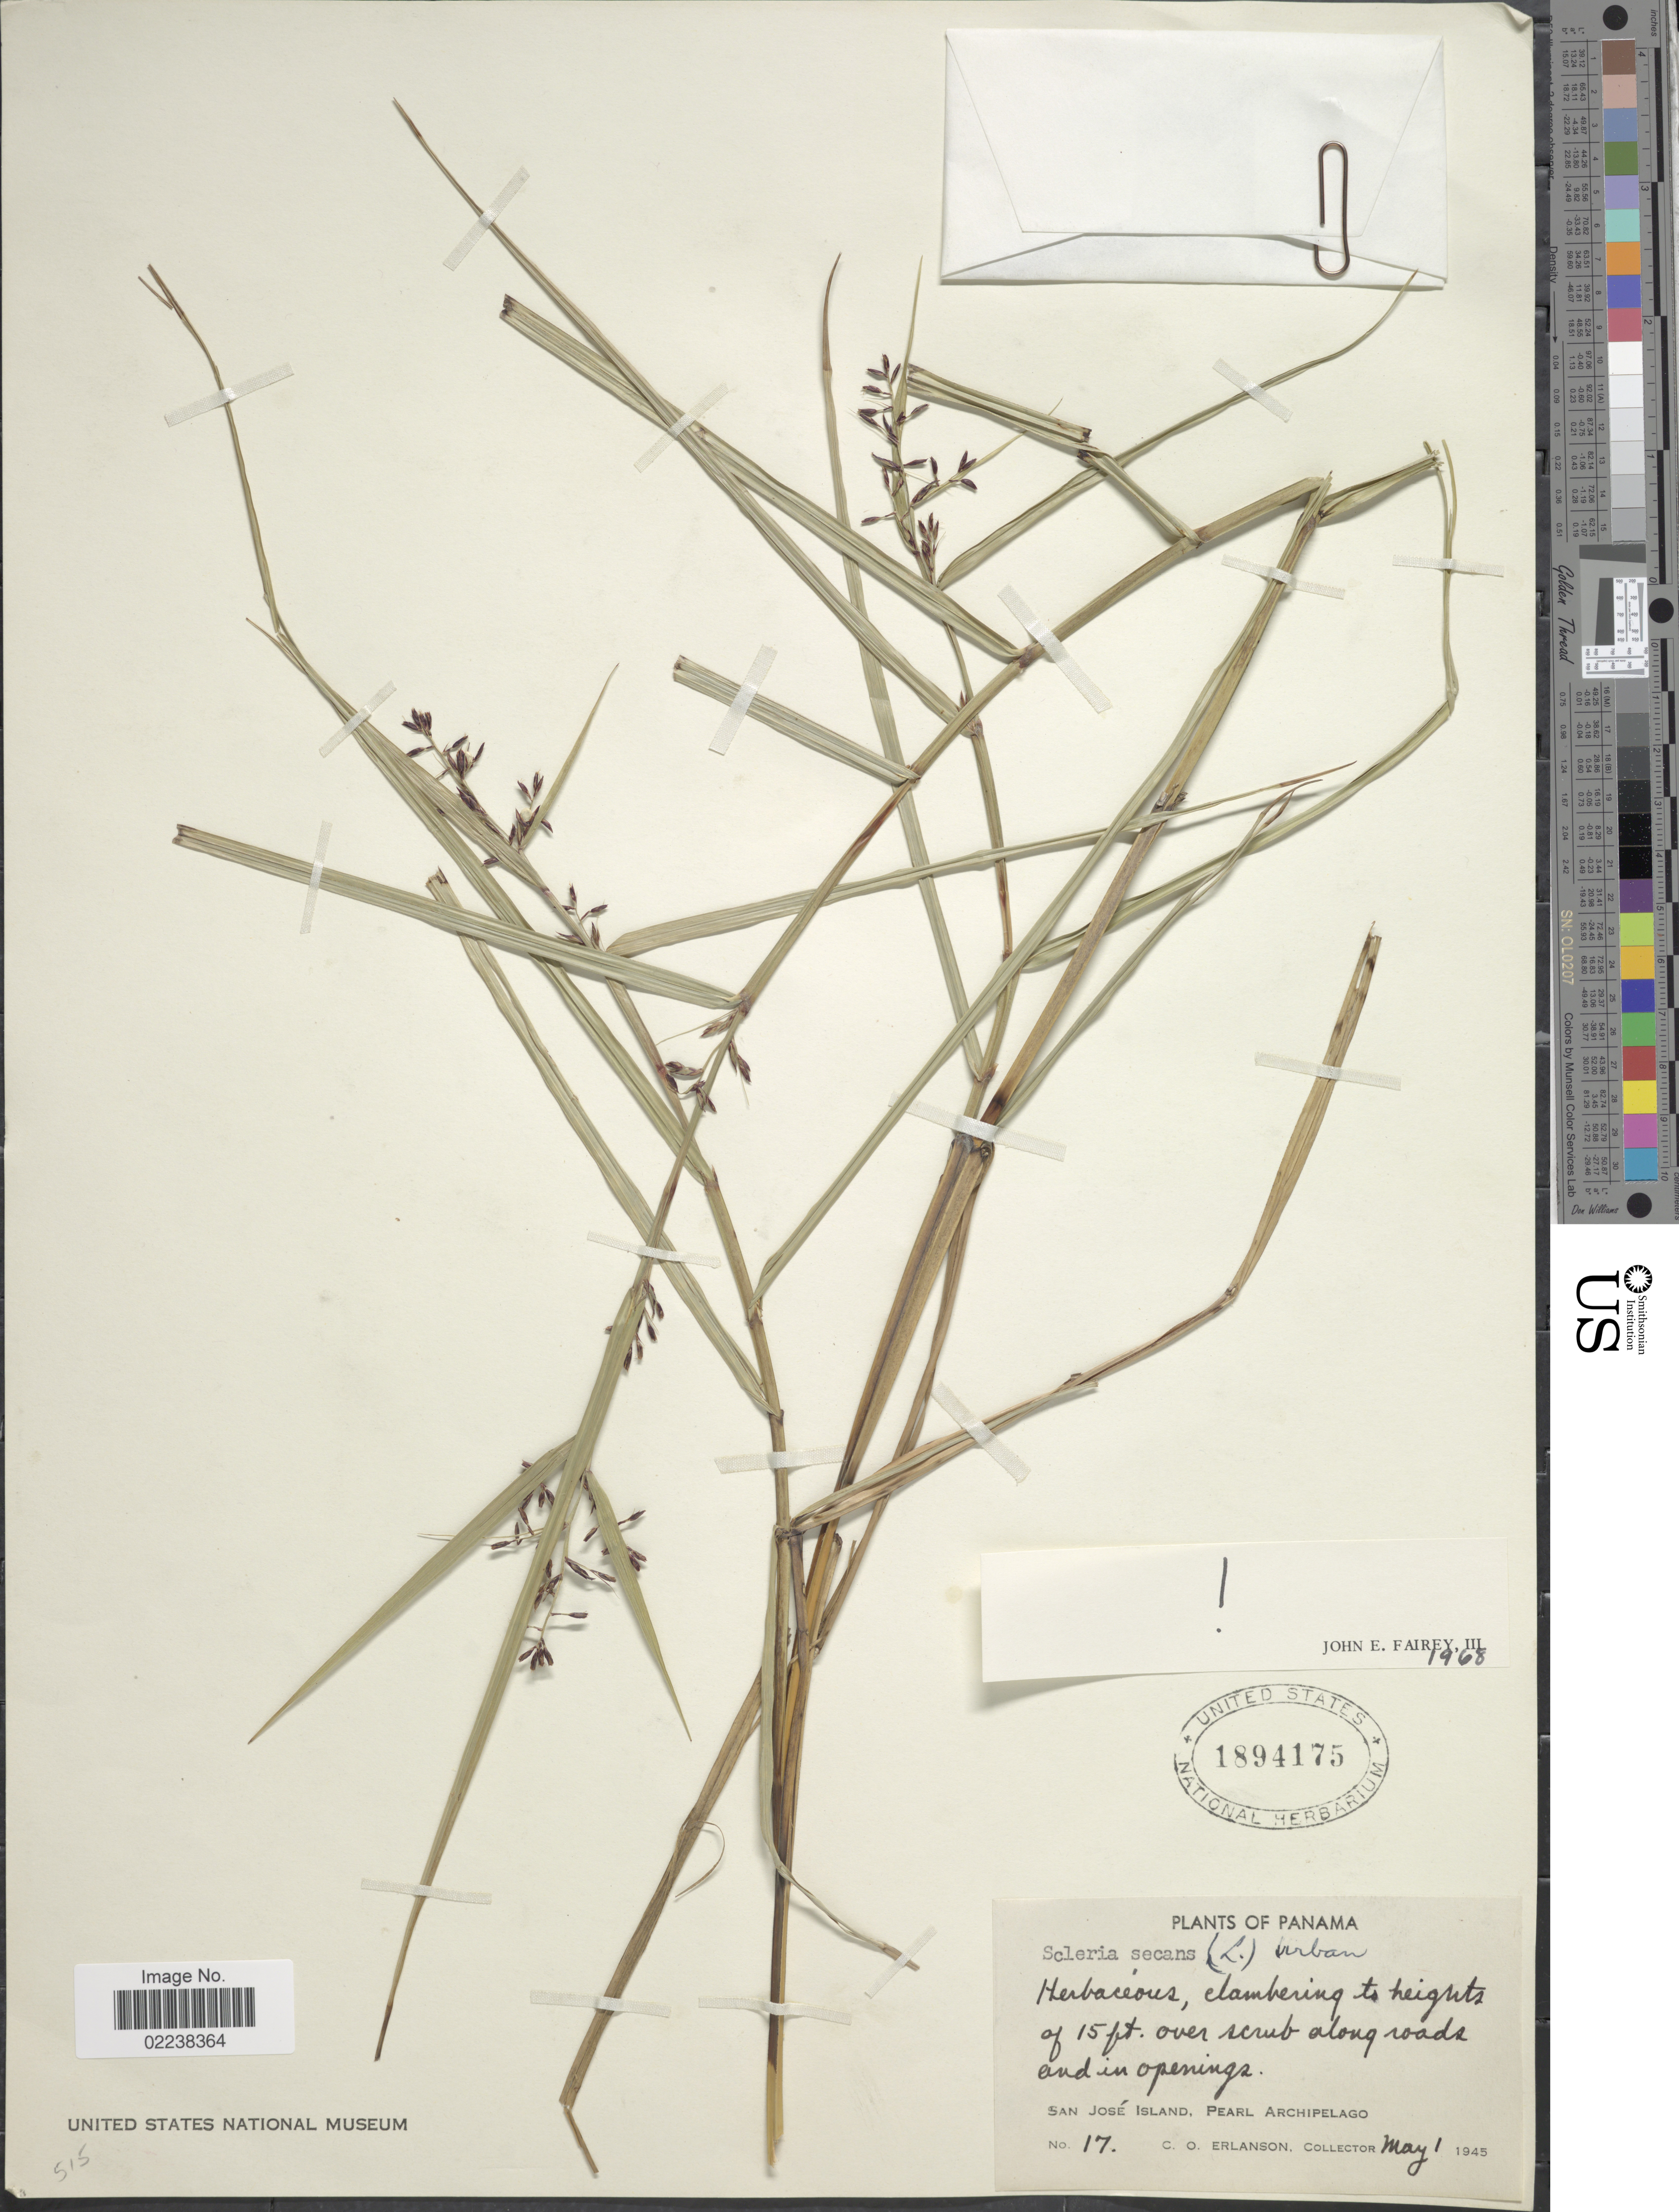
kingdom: Plantae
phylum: Tracheophyta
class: Liliopsida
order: Poales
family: Cyperaceae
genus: Scleria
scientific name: Scleria secans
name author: (L.) Urb.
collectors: C. O. Erlanson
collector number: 17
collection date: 1945-05-01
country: Panama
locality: San Jose Island, Pearl Archipelago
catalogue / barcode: US 1894175